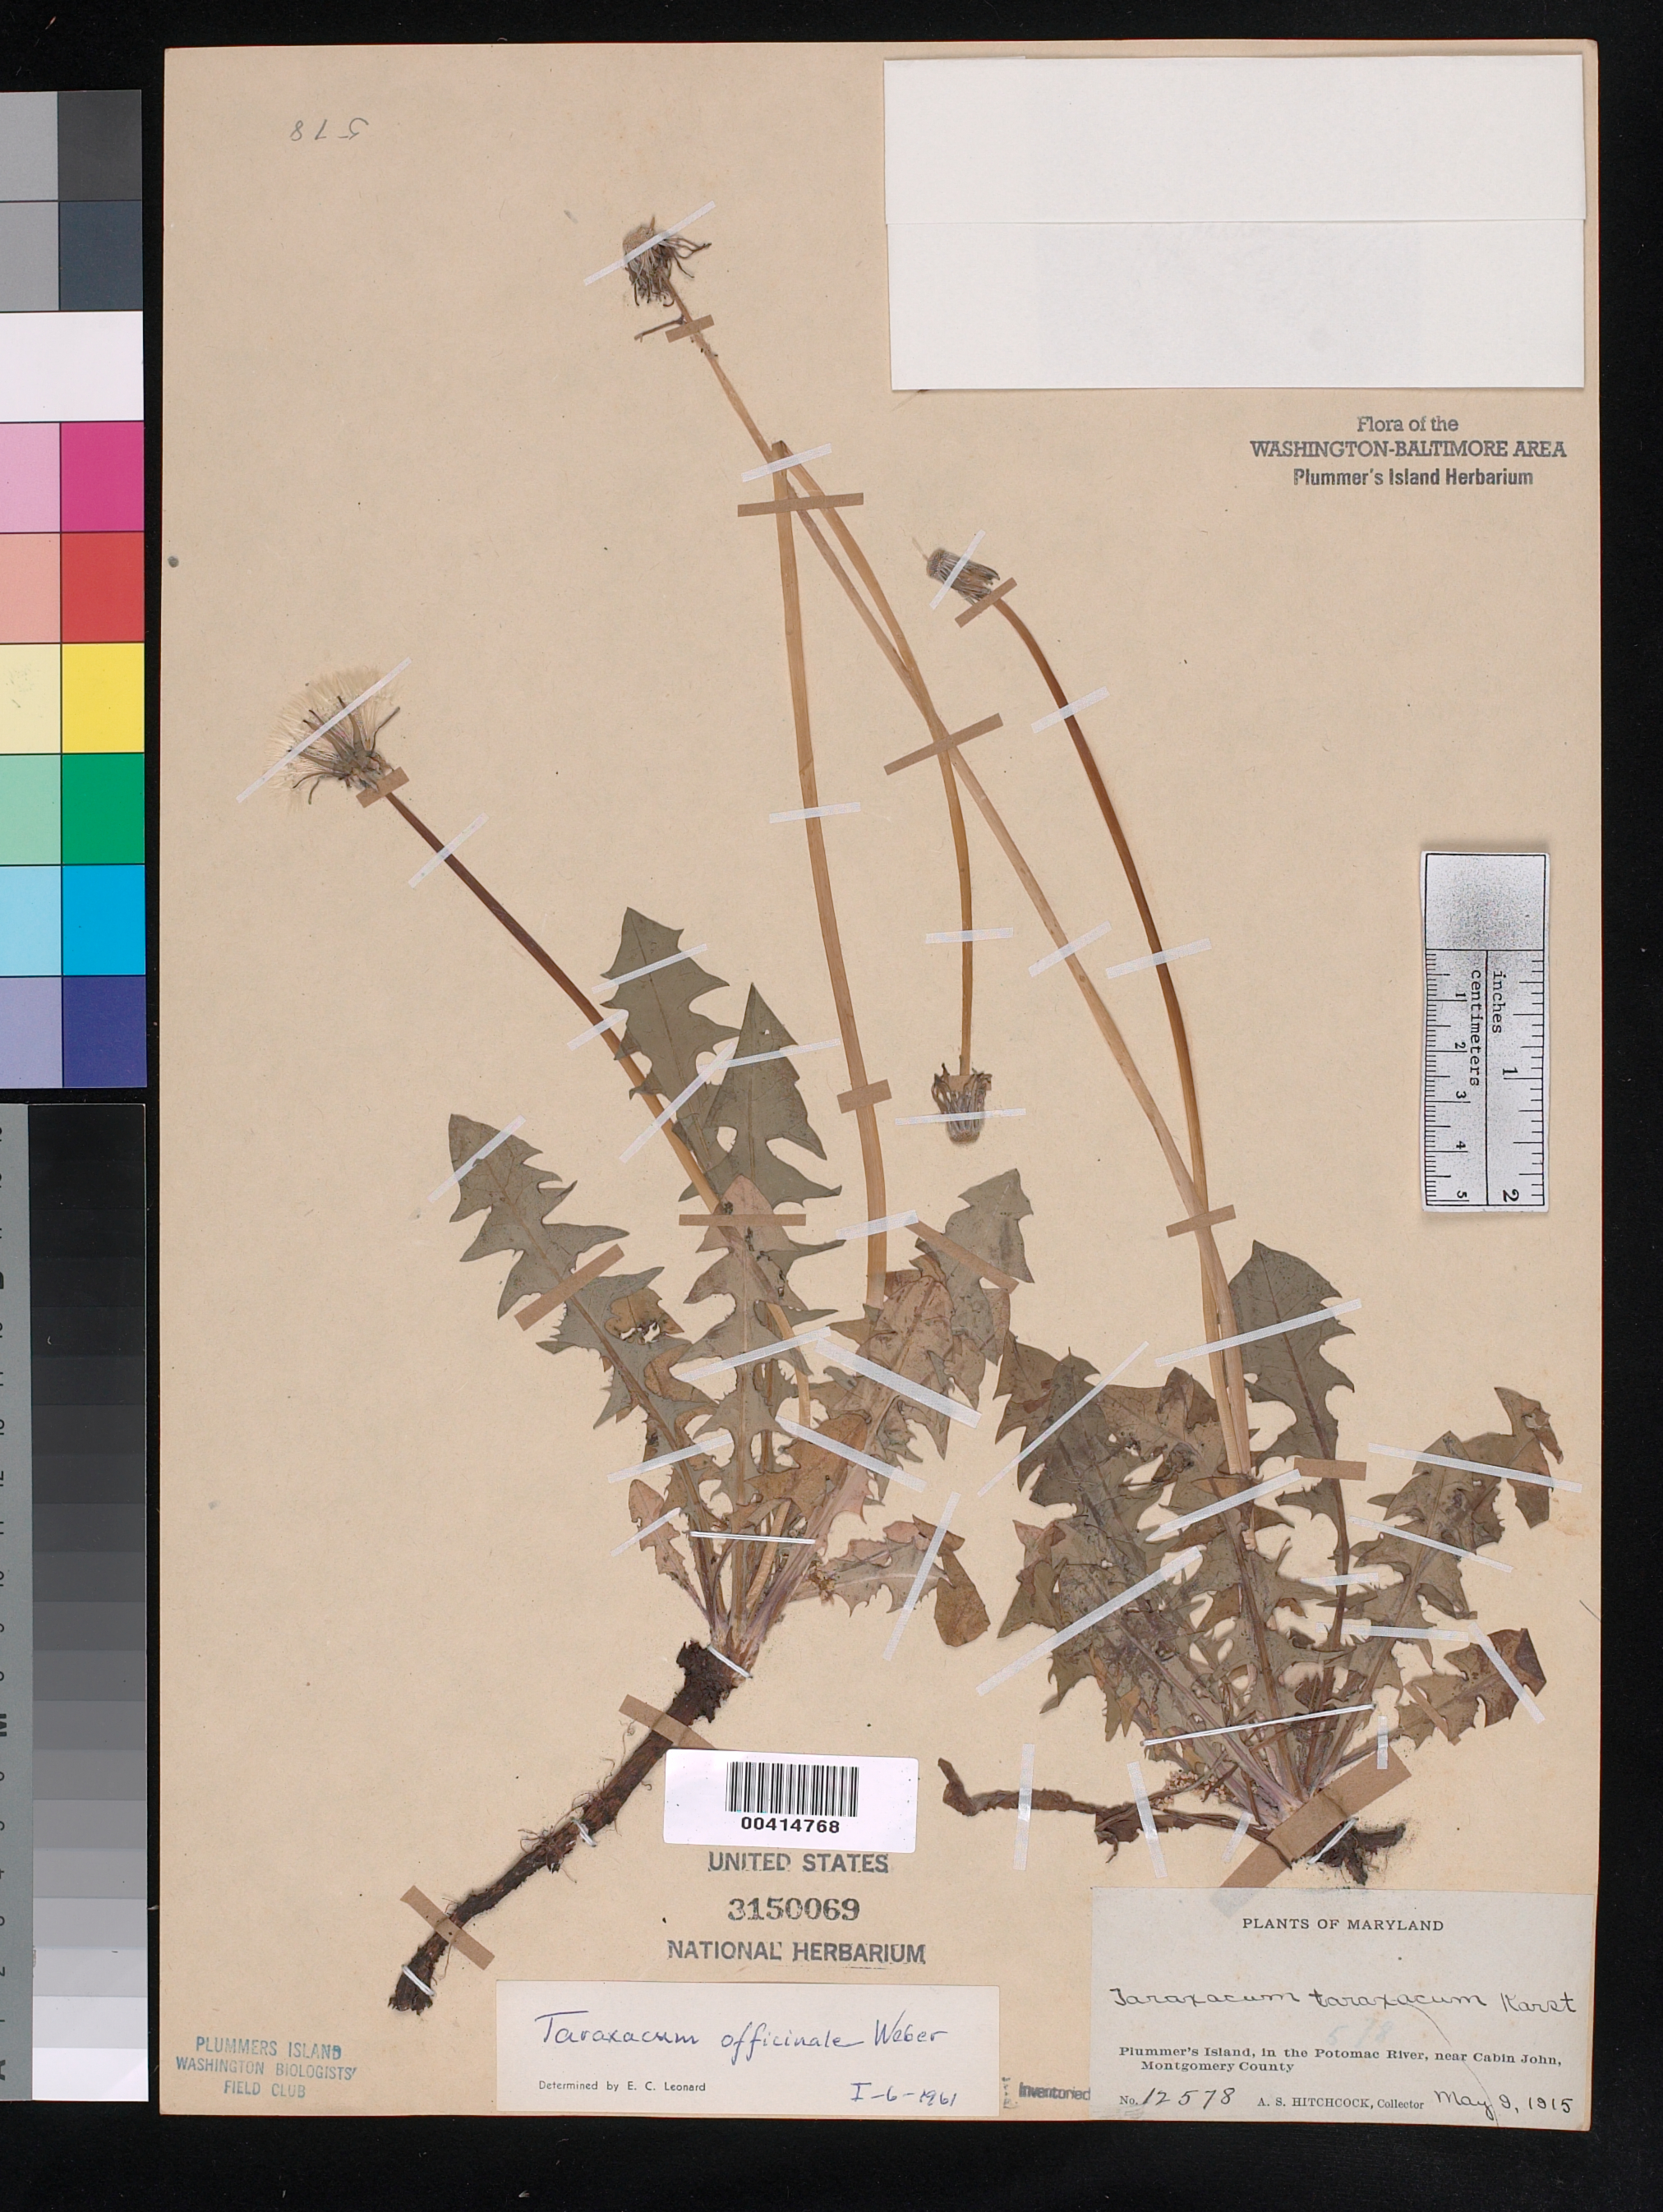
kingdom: Plantae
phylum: Tracheophyta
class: Magnoliopsida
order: Asterales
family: Asteraceae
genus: Taraxacum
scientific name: Taraxacum officinale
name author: G.H. Weber ex F.H. Wigg.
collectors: A. S. Hitchcock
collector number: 12578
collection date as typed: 09 May 1915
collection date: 1915-05-09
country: United States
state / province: Maryland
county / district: Montgomery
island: Plummers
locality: Plummer's Island C. & O. Canal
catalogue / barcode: US 3150069